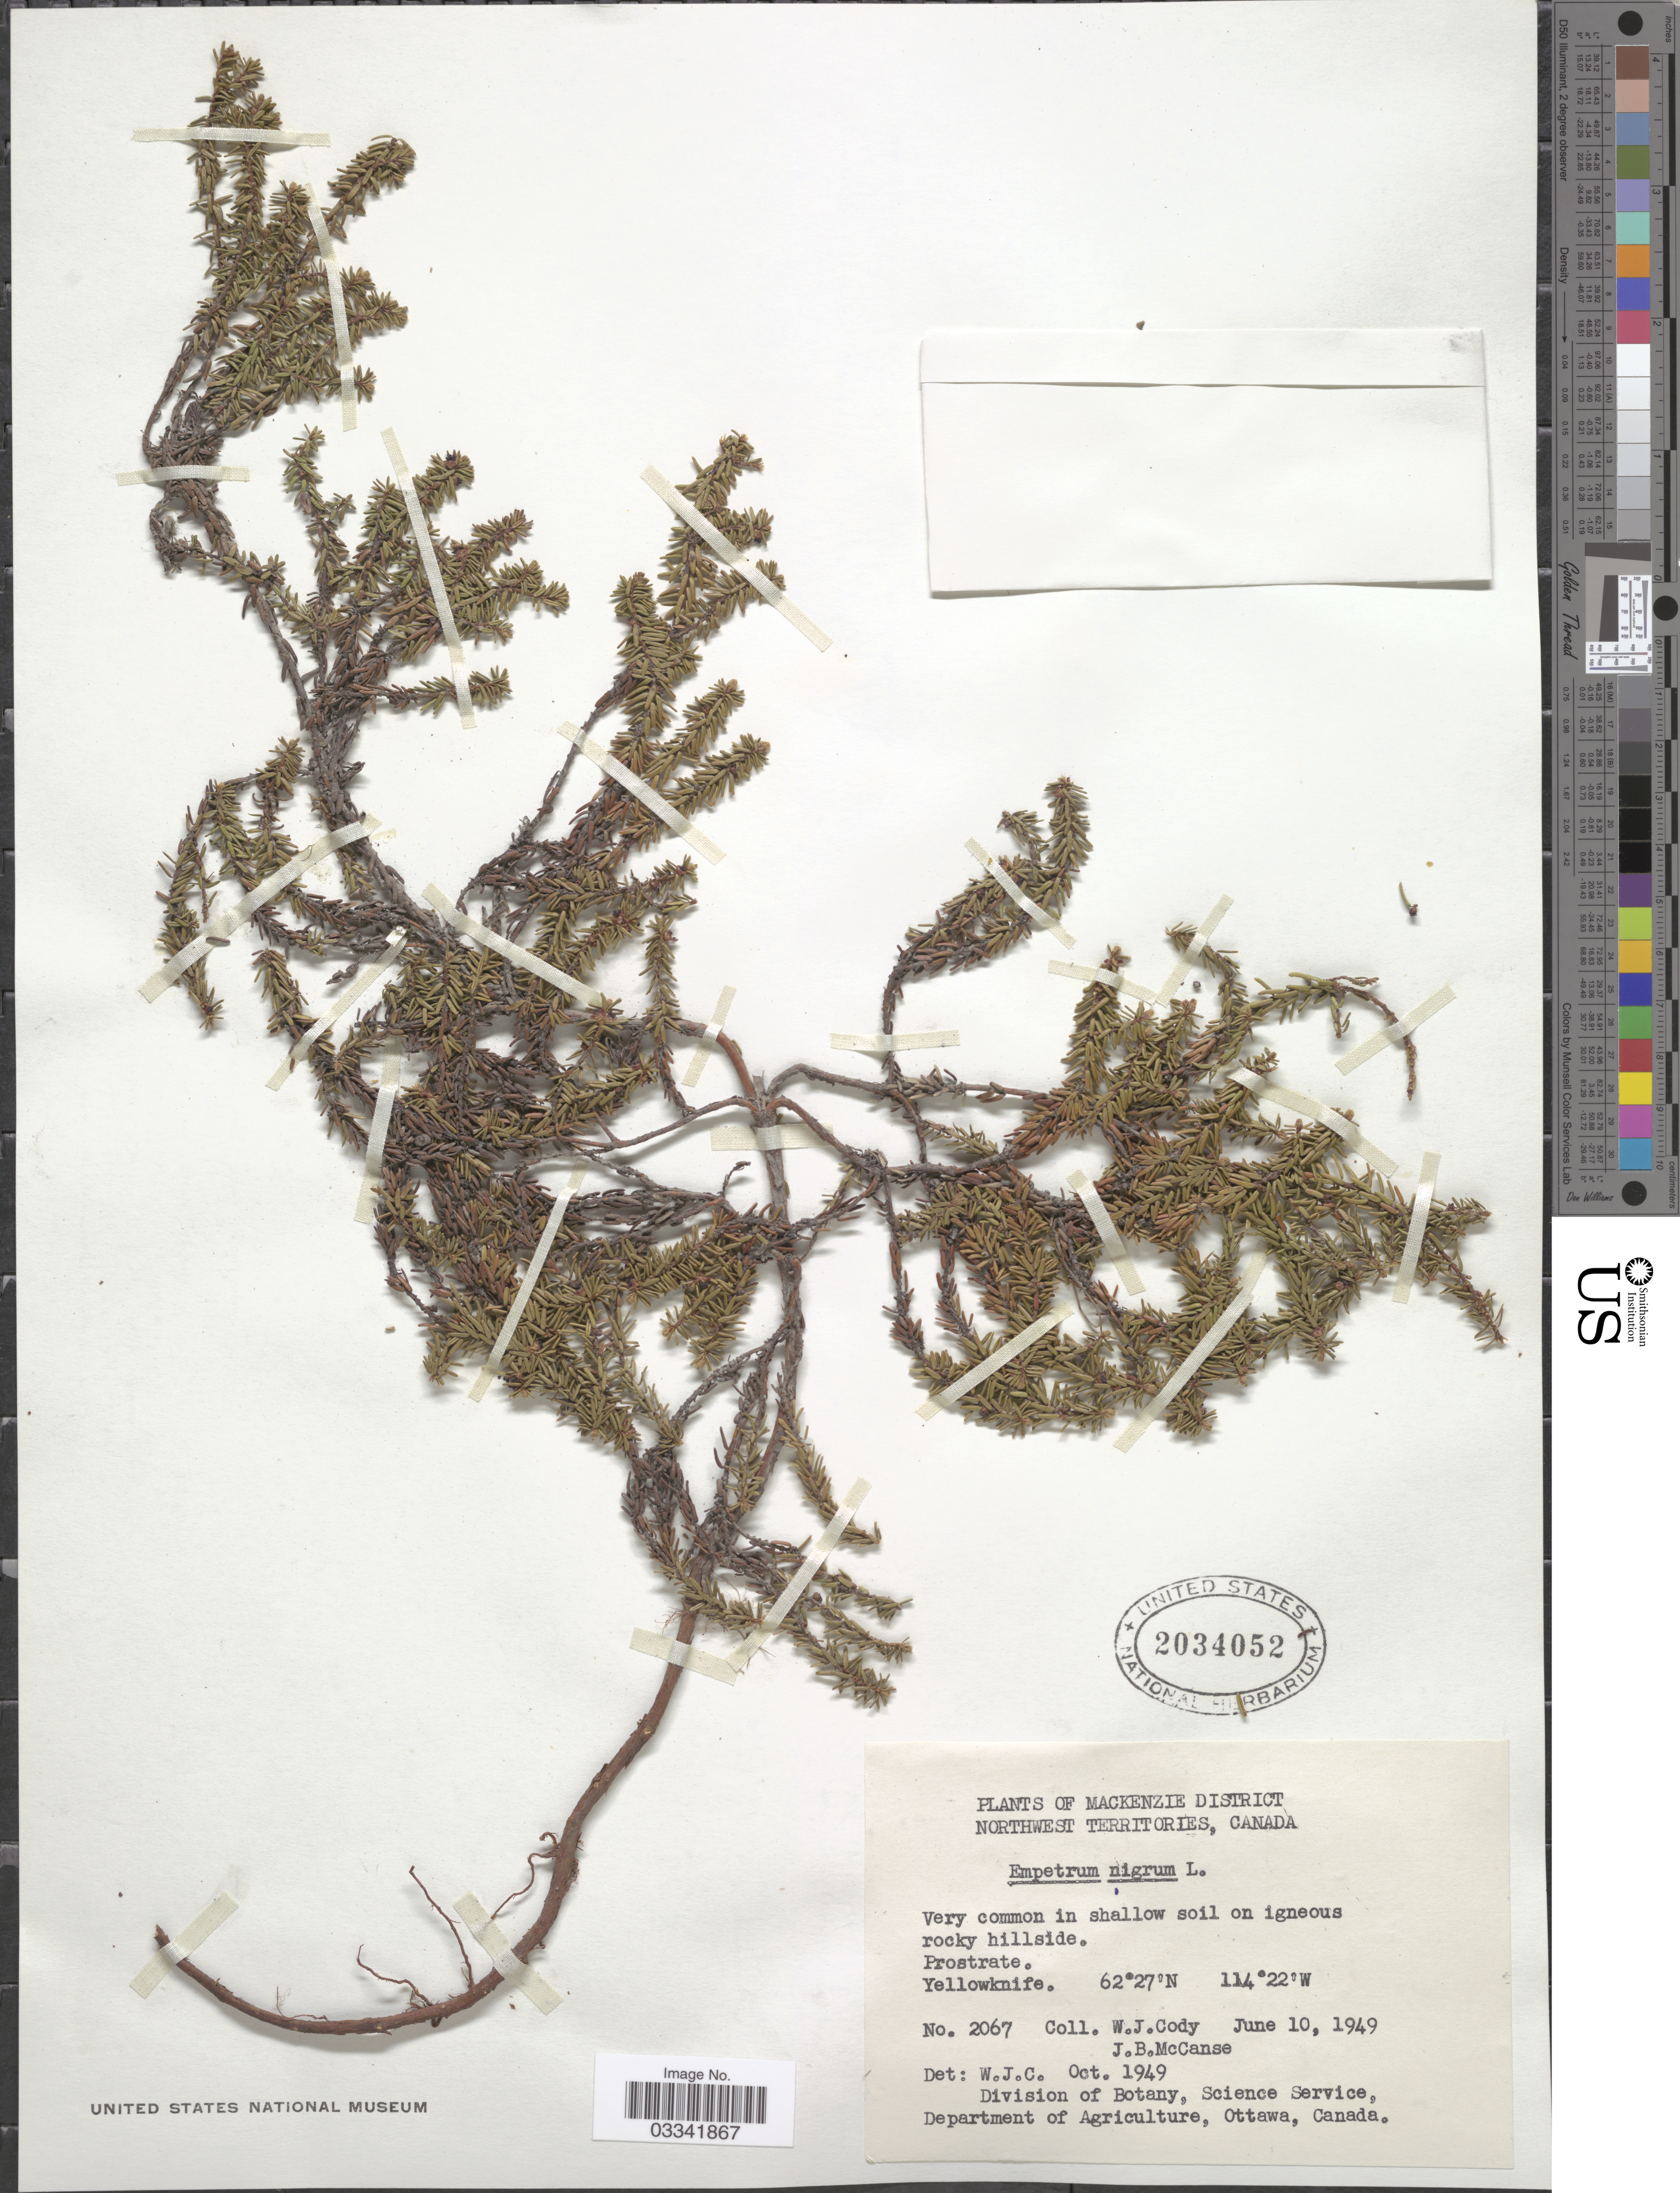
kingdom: Plantae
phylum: Tracheophyta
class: Magnoliopsida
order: Ericales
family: Ericaceae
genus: Empetrum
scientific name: Empetrum nigrum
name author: L.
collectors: W. Cody & J. McCanse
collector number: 2067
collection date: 1949-06-10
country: Canada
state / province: Northwest Territories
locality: Mackenzie District, Prostrate, Yellowknife.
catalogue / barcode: US 2034052